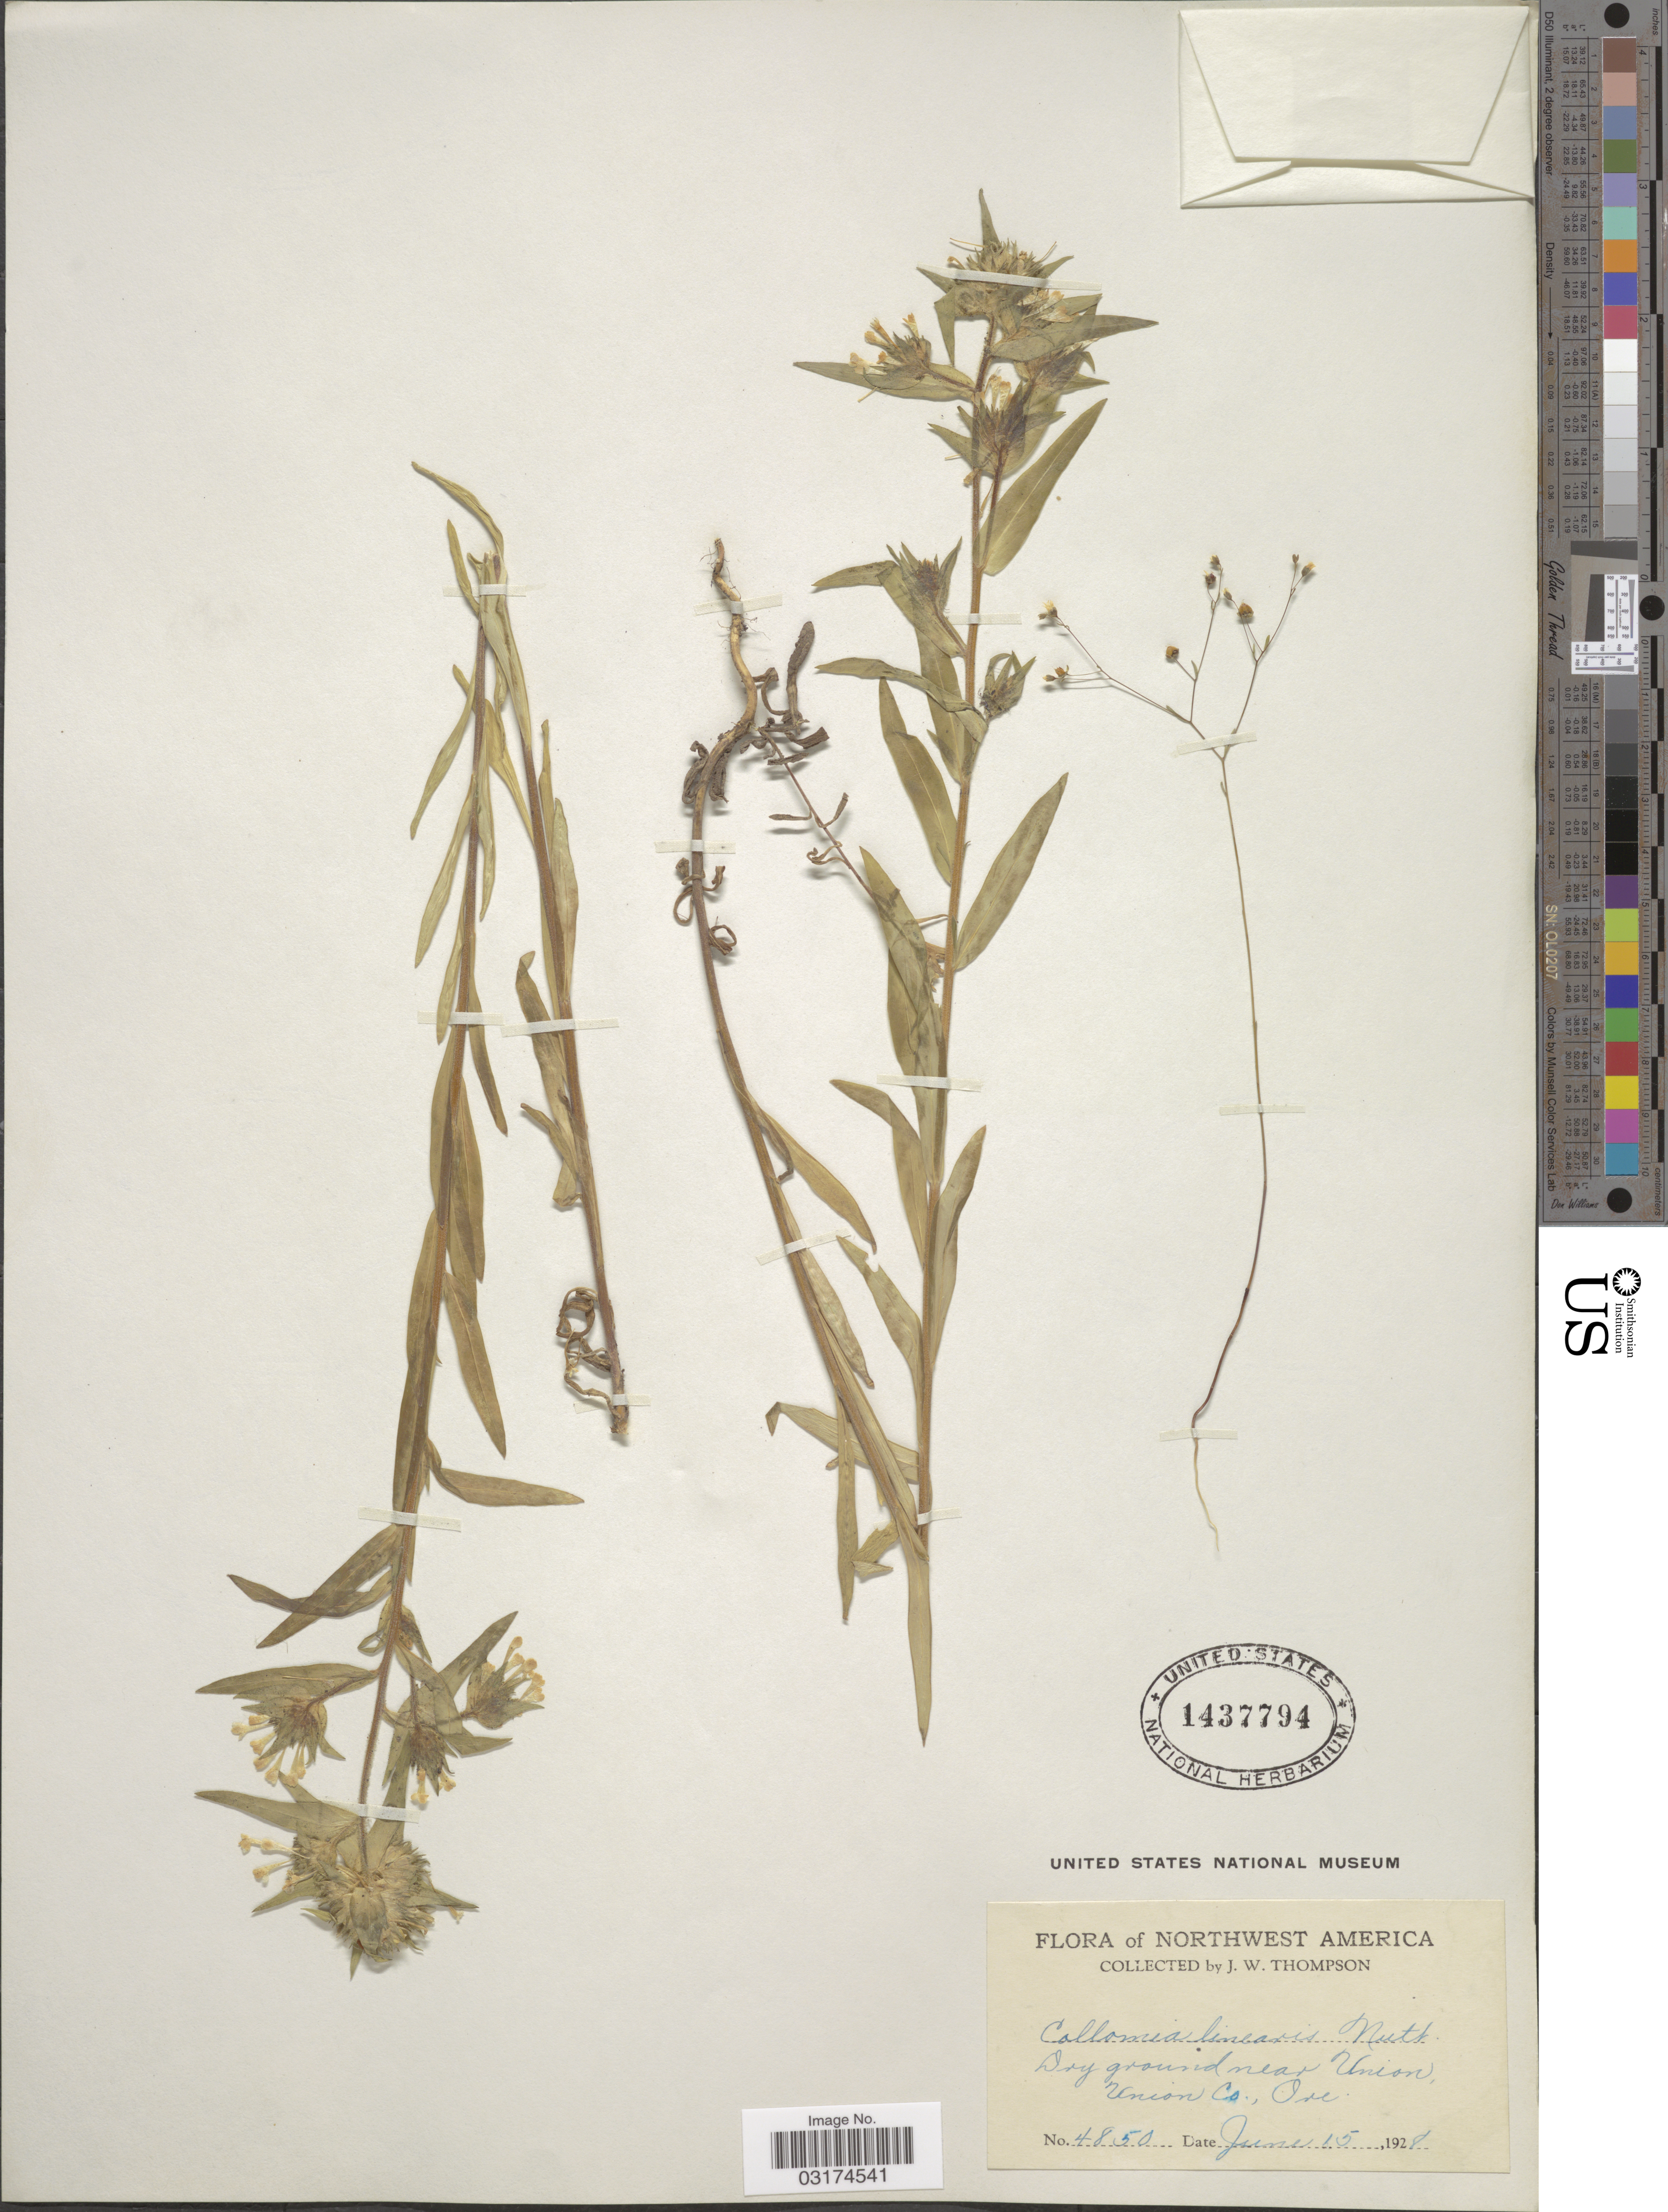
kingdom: Plantae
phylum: Tracheophyta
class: Magnoliopsida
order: Ericales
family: Polemoniaceae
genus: Collomia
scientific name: Collomia linearis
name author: Nutt.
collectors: J. Thompson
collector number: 4850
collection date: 1928-06-15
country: United States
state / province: Oregon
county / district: Union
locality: Near Union, Union Co. Northwest America.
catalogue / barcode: US 1437794